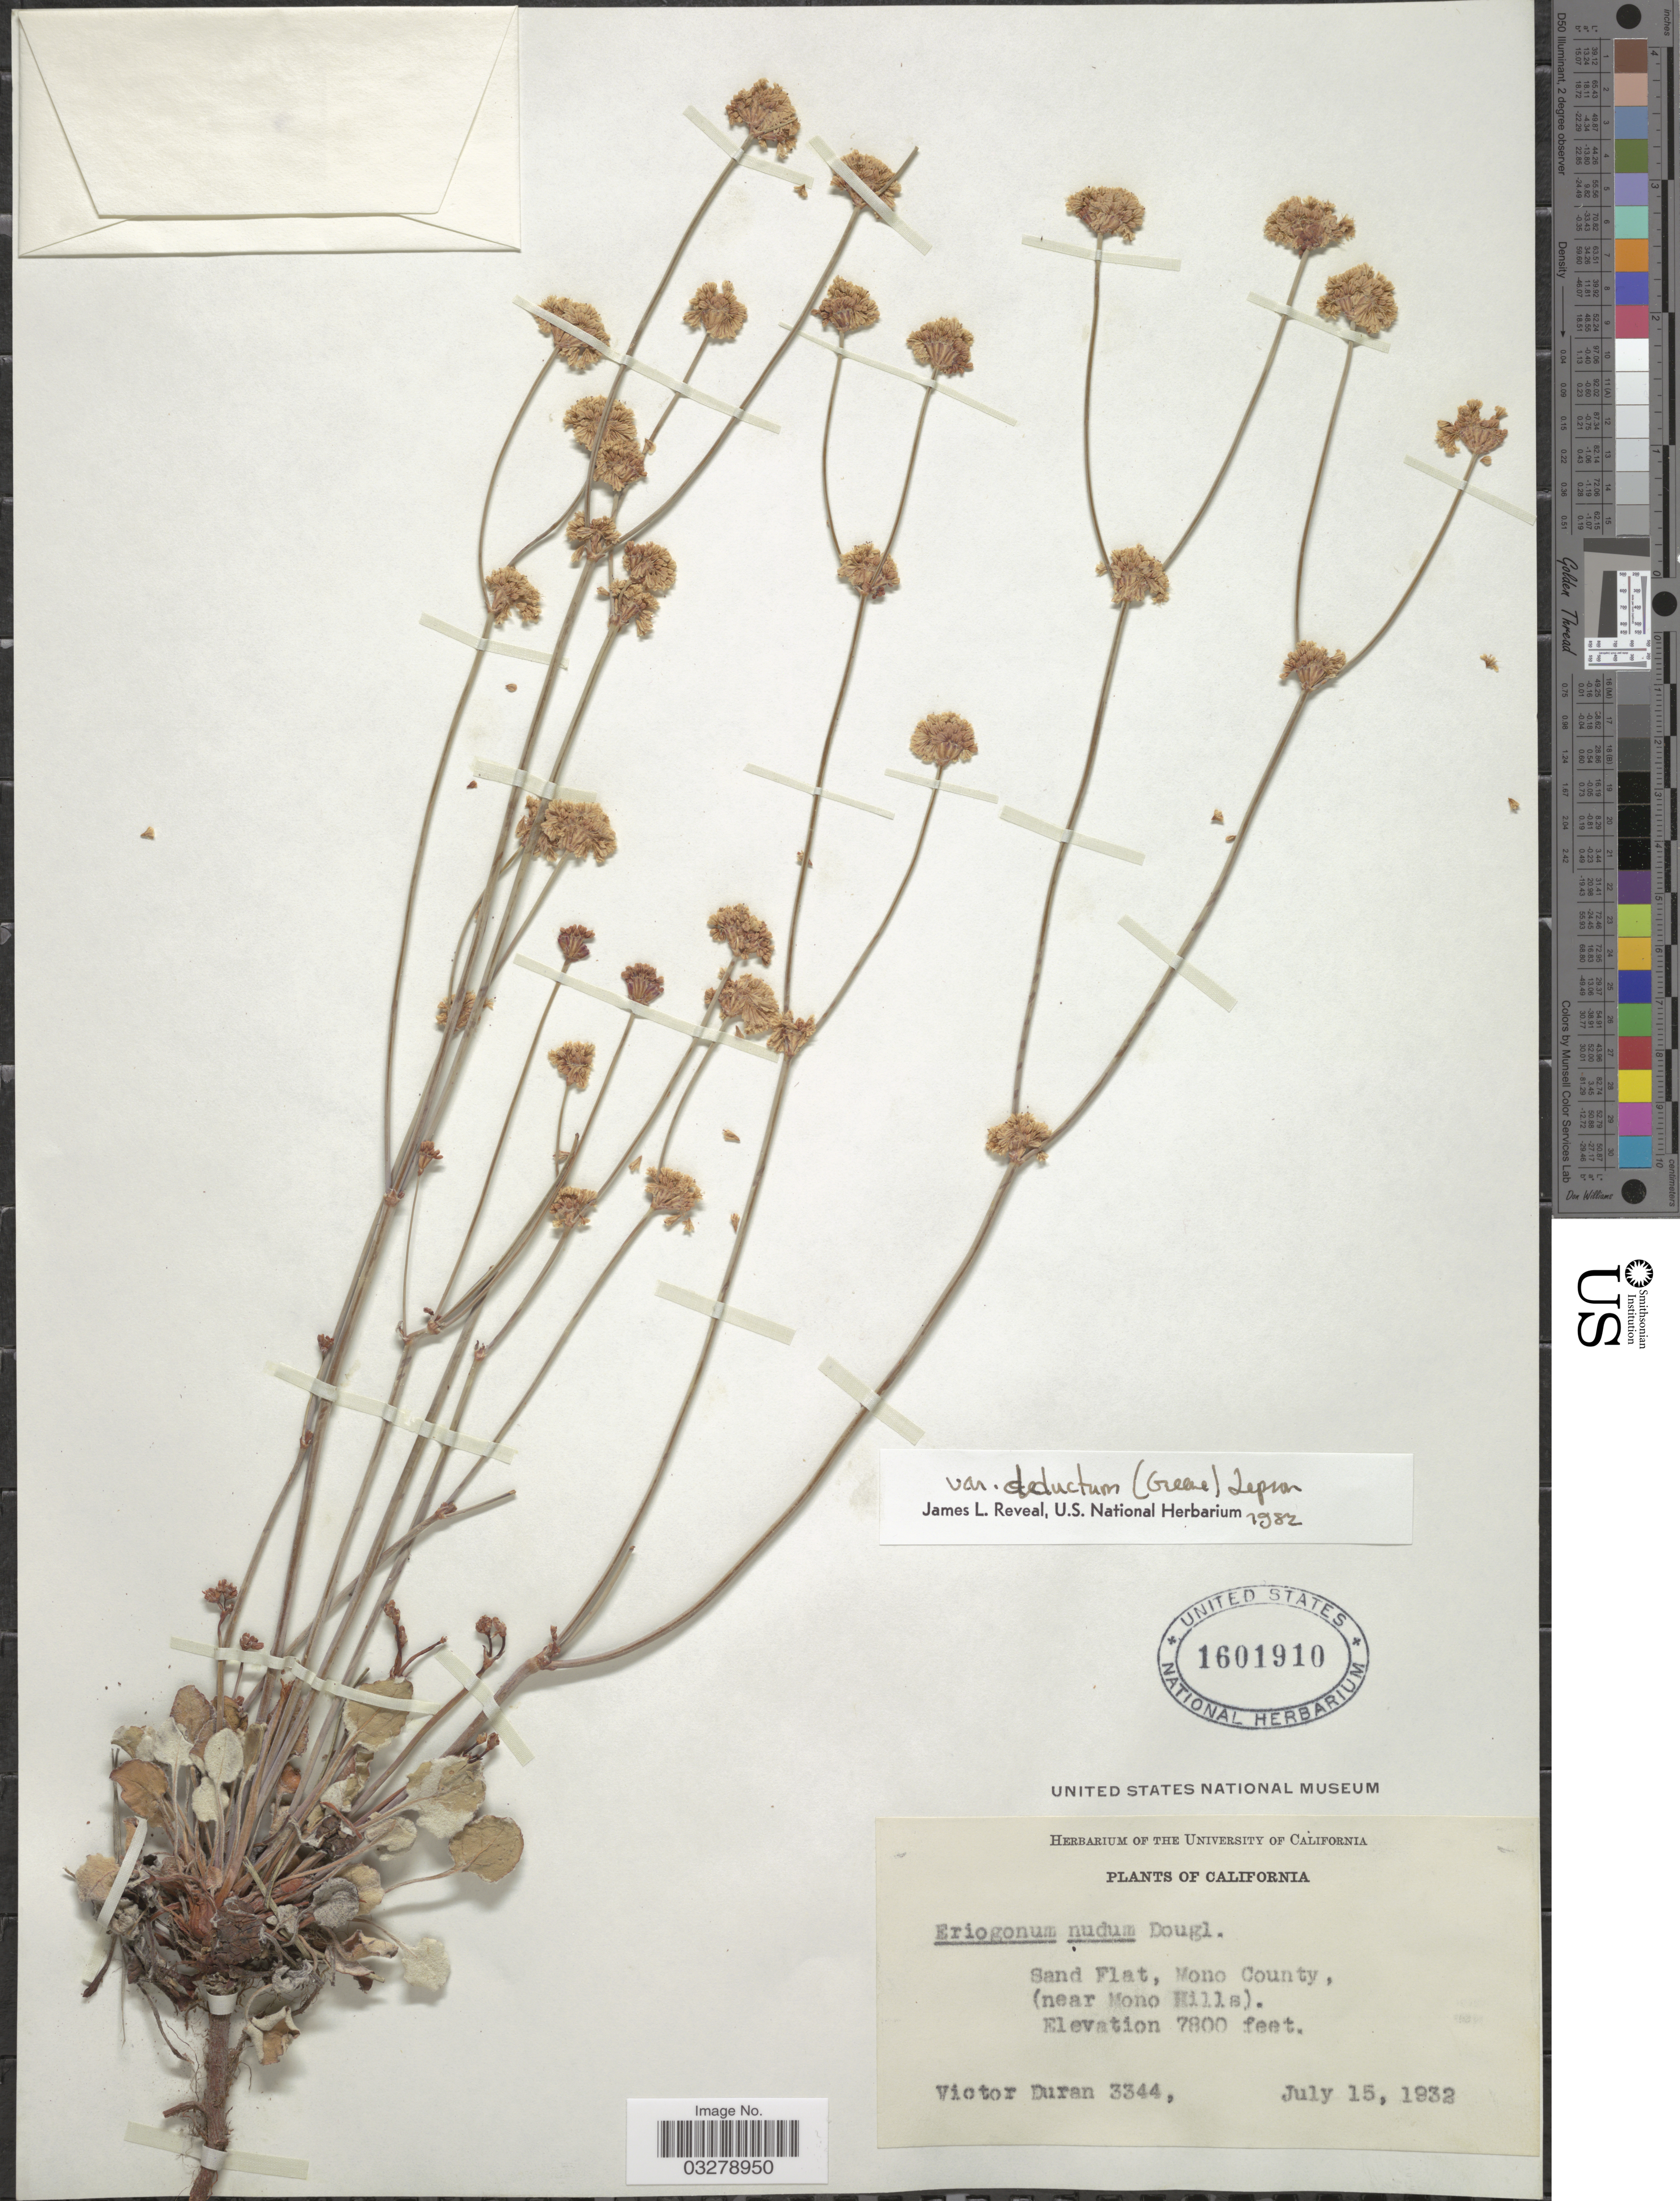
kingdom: Plantae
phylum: Tracheophyta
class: Magnoliopsida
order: Caryophyllales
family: Polygonaceae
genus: Eriogonum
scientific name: Eriogonum nudum var. deductum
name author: (Greene) Jeps.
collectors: V. Duran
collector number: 3344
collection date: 1932-07-15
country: United States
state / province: California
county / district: Mono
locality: Mono County (near Mono Hills).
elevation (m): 2377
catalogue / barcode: US 1601910